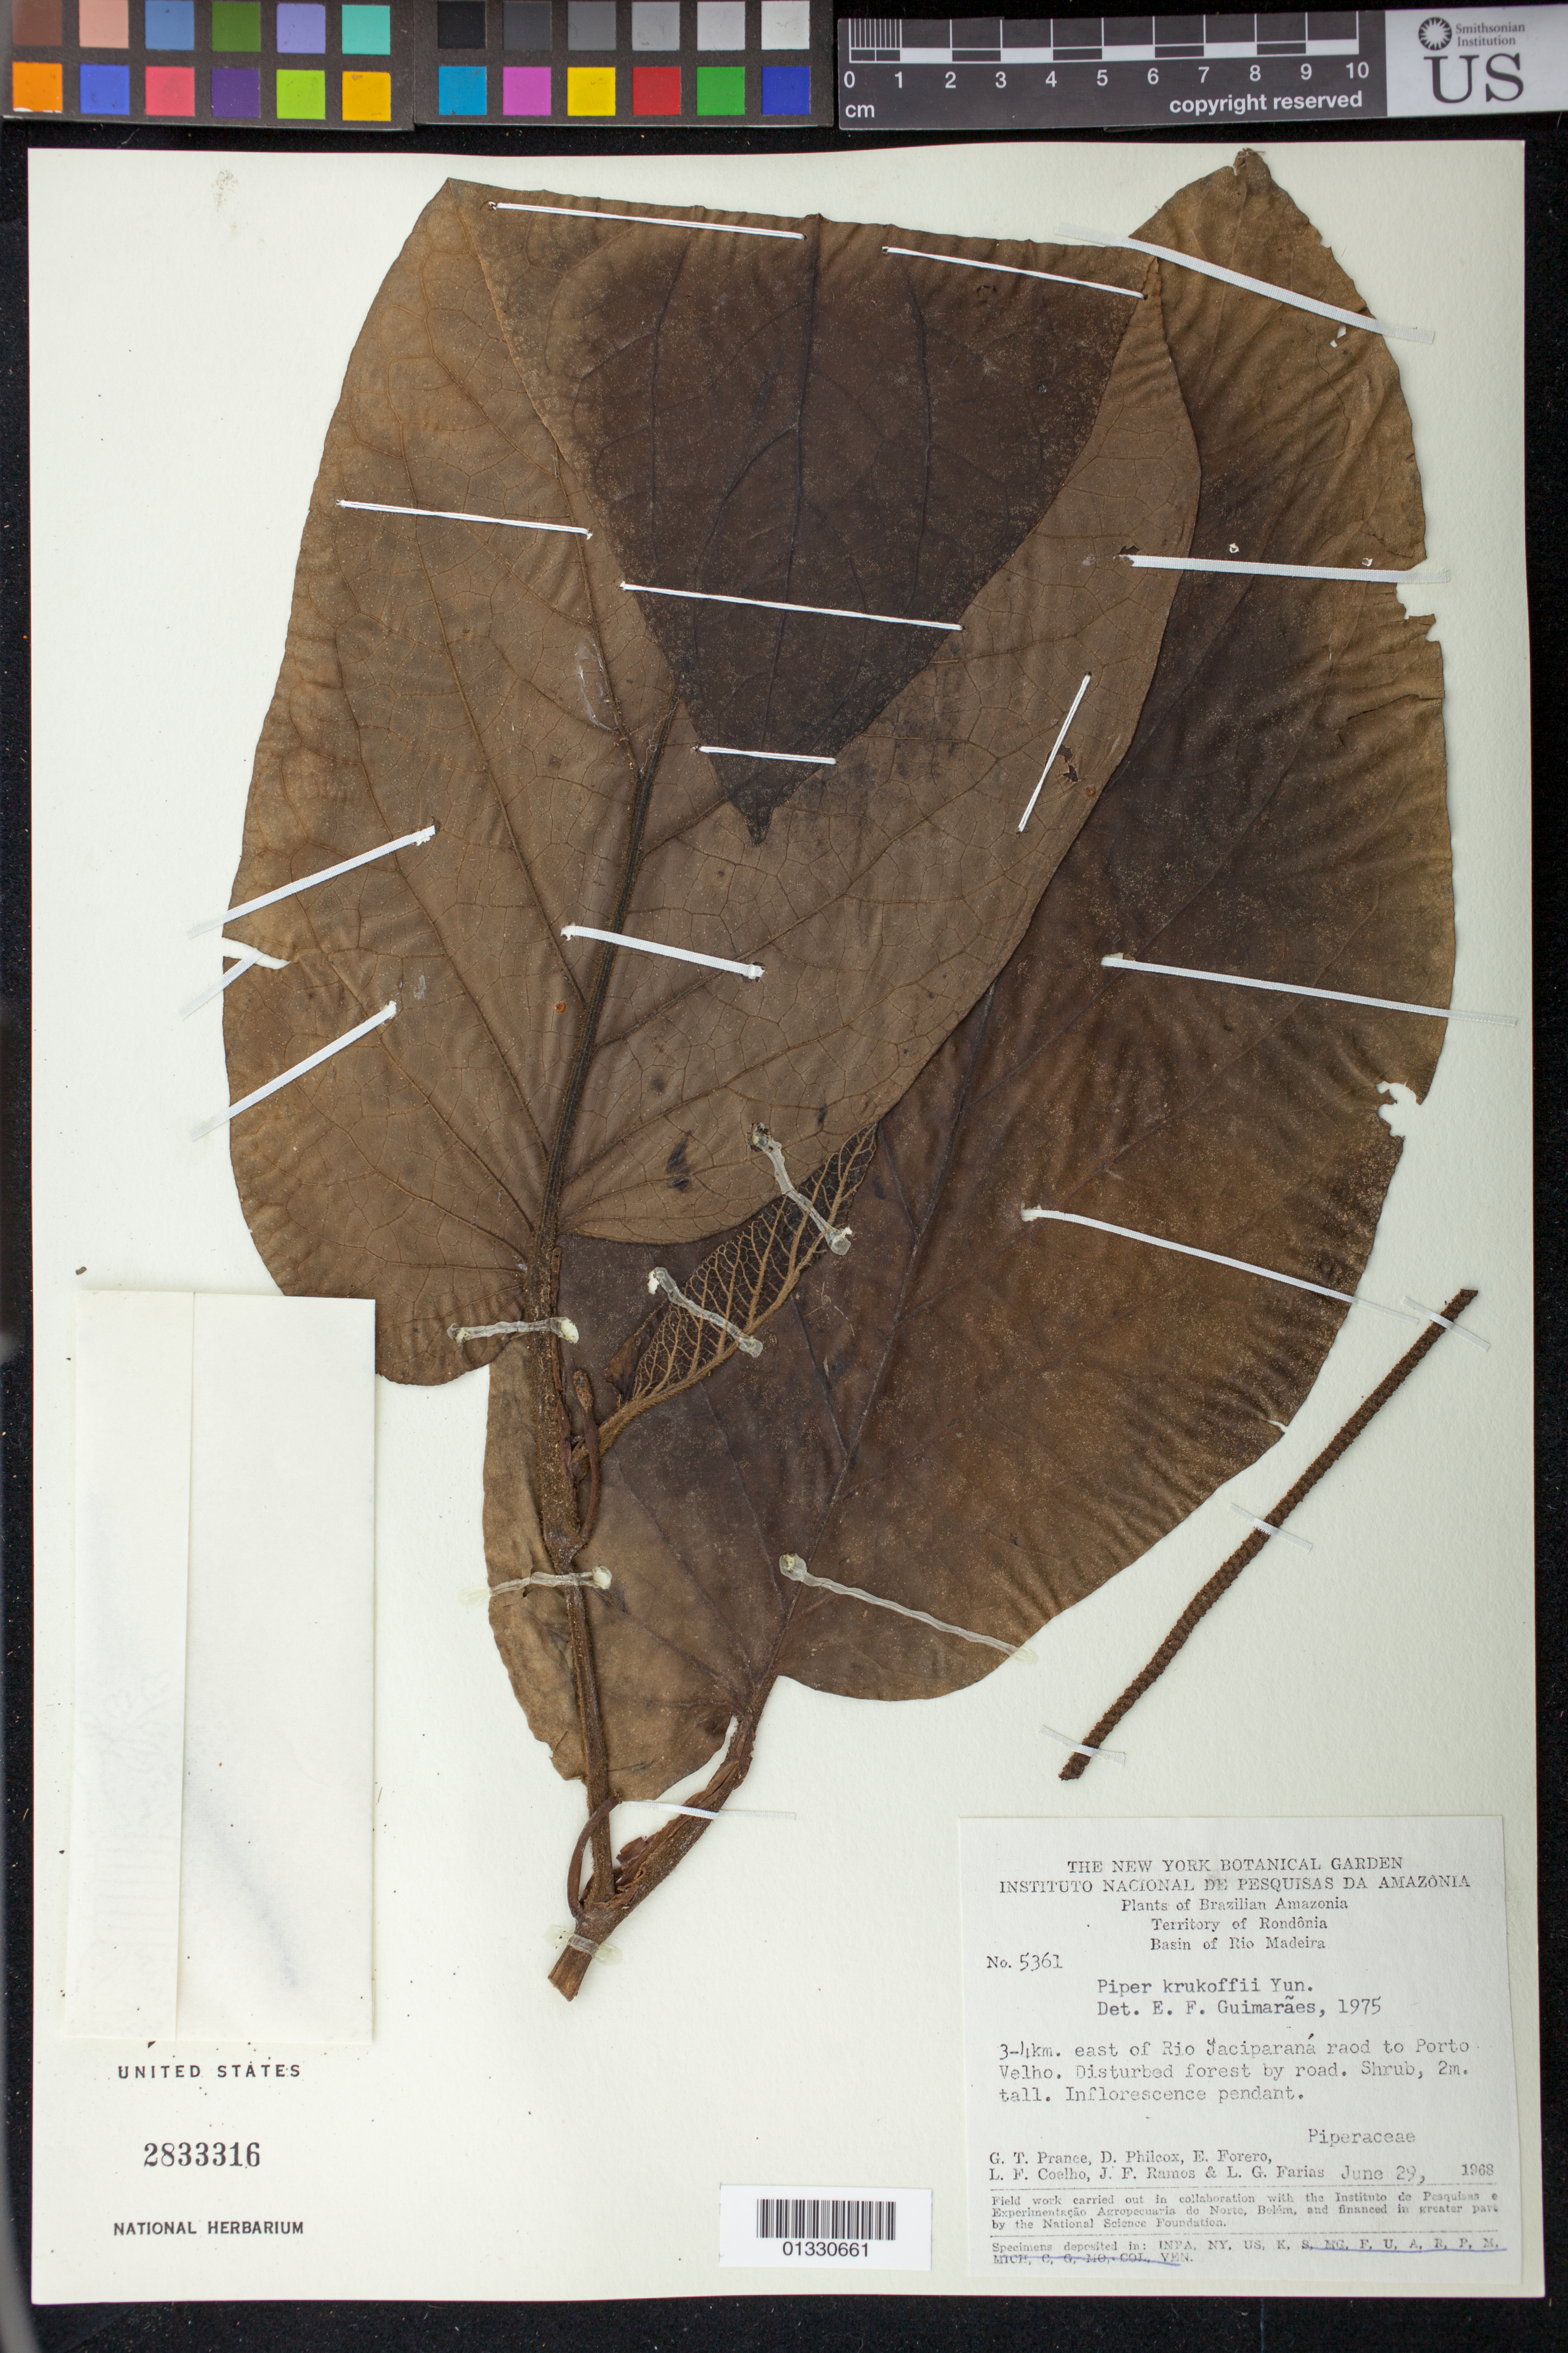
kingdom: Plantae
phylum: Tracheophyta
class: Magnoliopsida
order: Piperales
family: Piperaceae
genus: Piper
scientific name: Piper krukoffii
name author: Yunck.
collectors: G. T. Prance, D. Philcox, E. Forero, L. F. Coelho, J. F. Ramos & L. G. Farias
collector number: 5361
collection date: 1968-06-29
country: Brazil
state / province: Rondônia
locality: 3/4 Km east of Rio Jaciparaná road to Porto Velho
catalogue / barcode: US 2833316